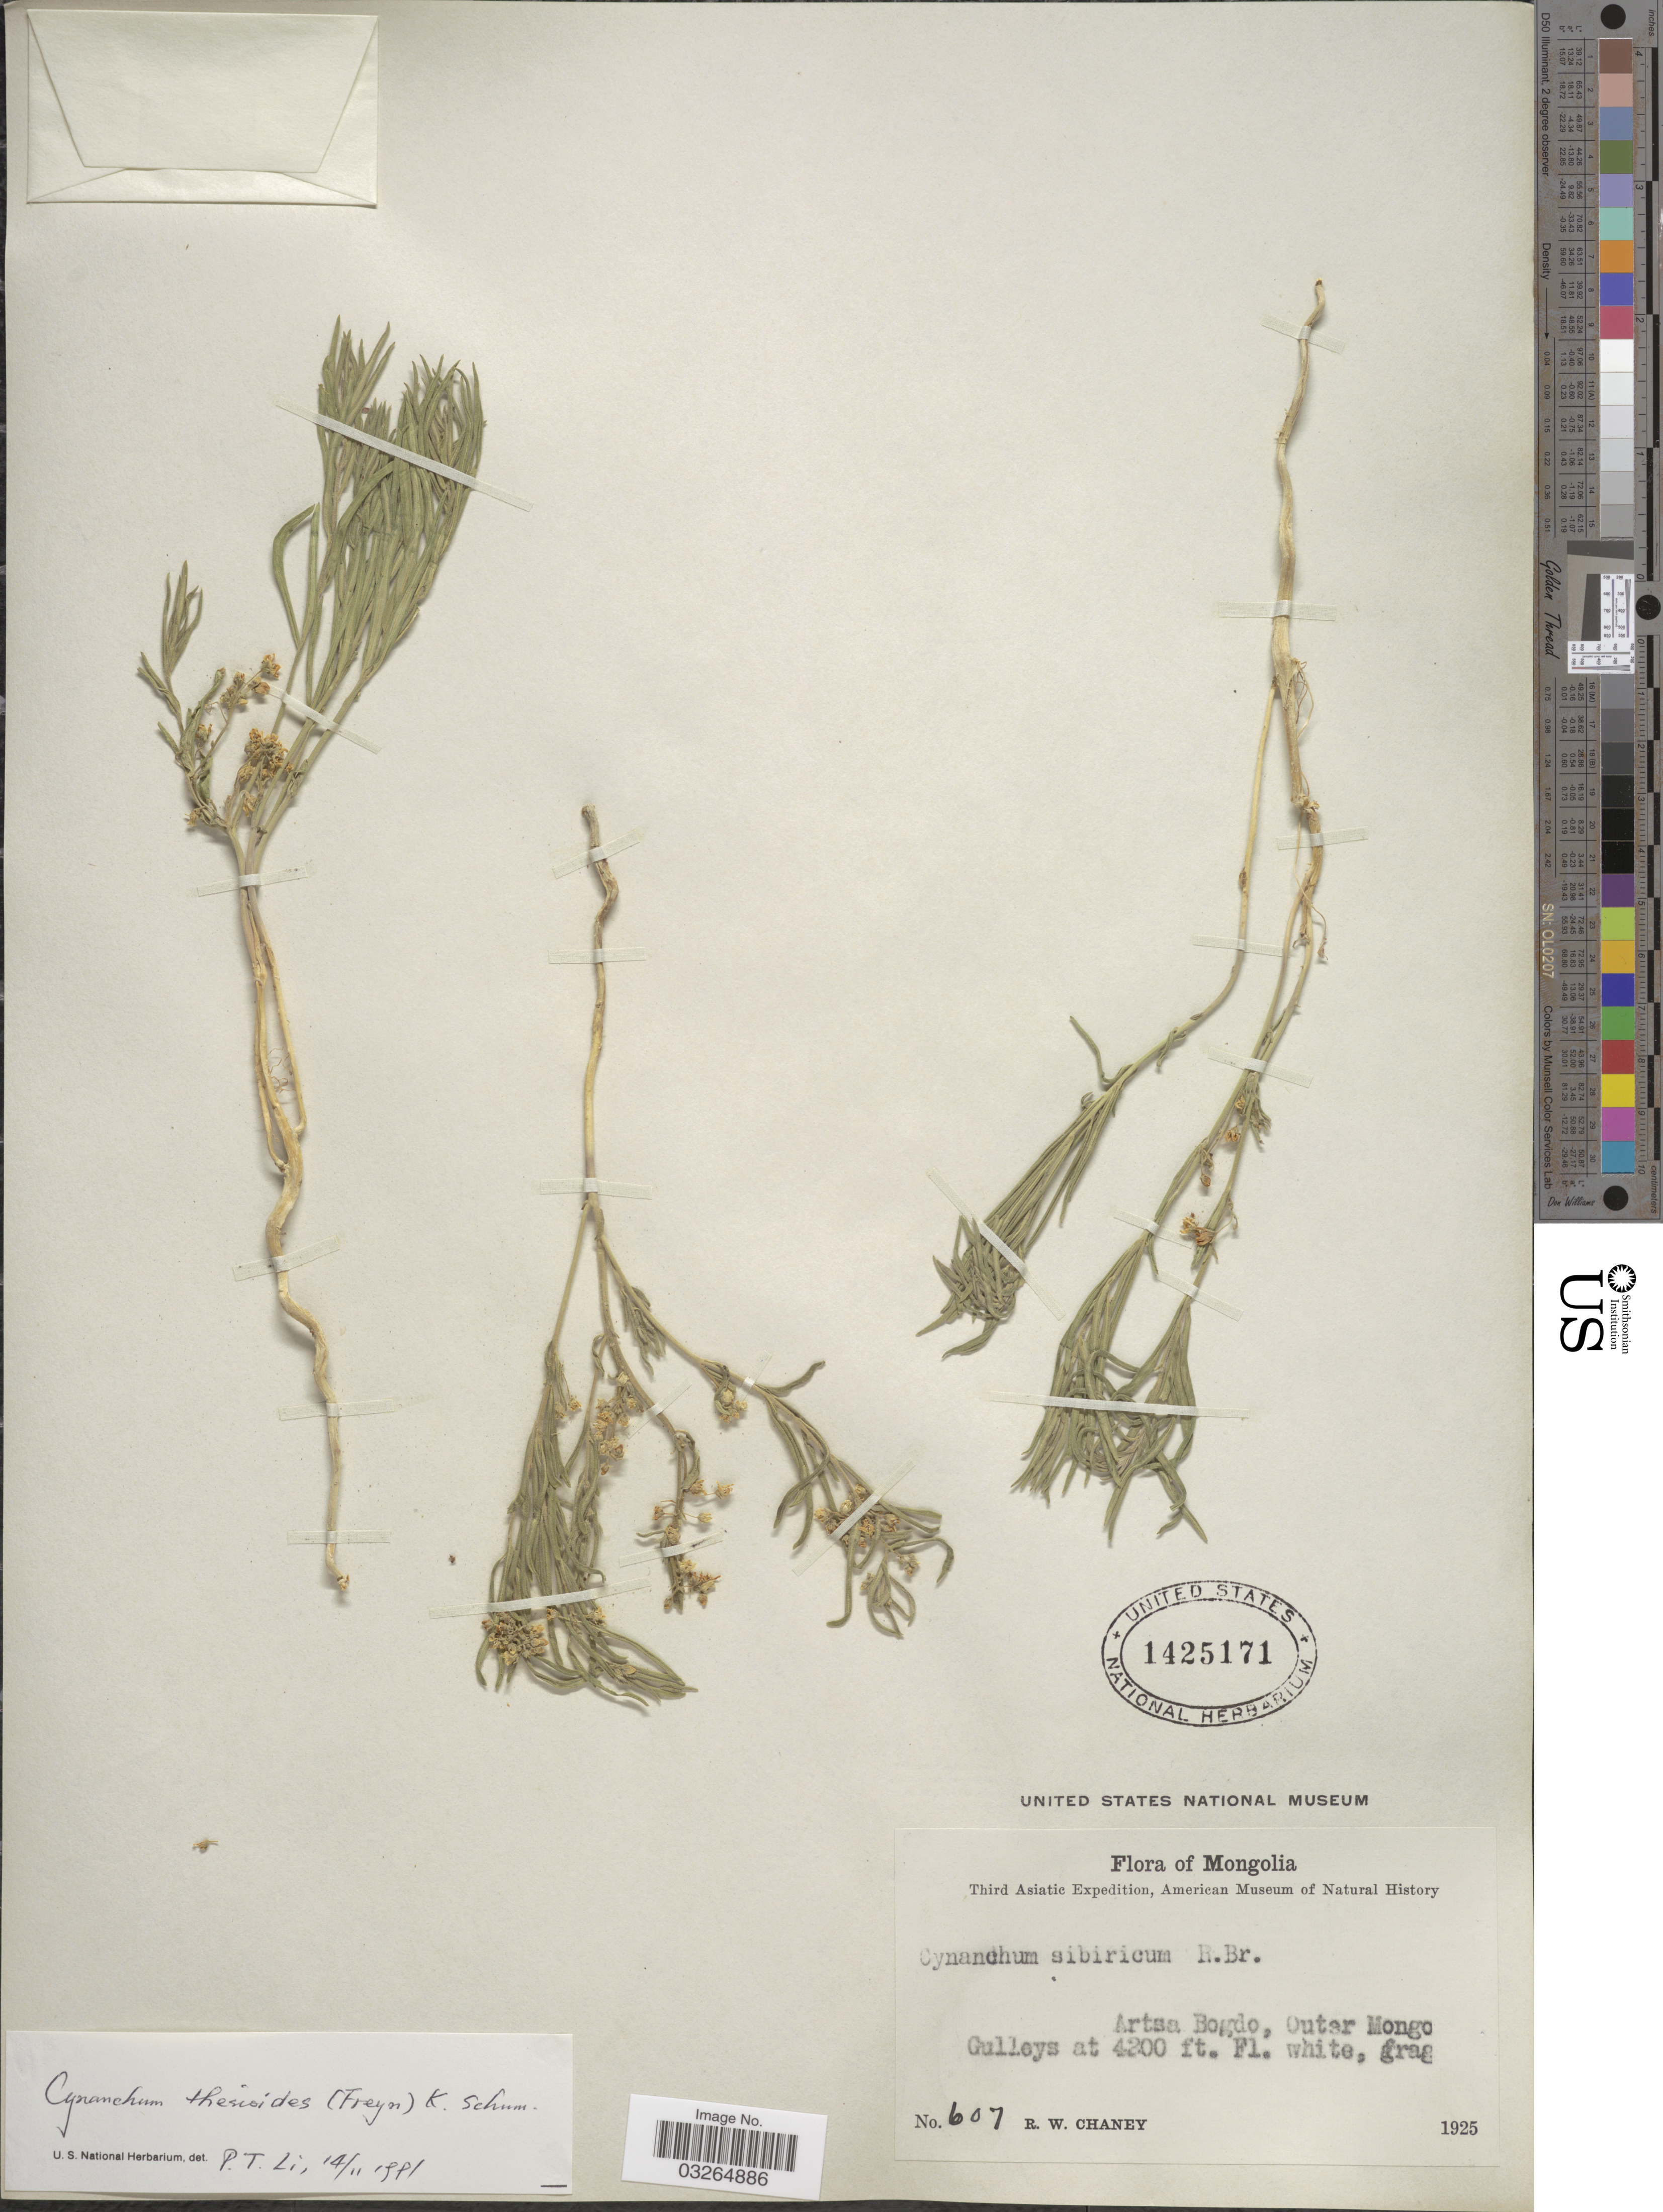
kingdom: Plantae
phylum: Tracheophyta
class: Magnoliopsida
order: Gentianales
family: Apocynaceae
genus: Cynanchum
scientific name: Cynanchum thesioides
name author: (Freyn) K. Schum.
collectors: R. Chaney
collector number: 607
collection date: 1925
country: Mongolia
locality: Artsa Bogdo, Outer Mong [illegible text] Gulleys.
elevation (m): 1280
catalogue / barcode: US 1425171